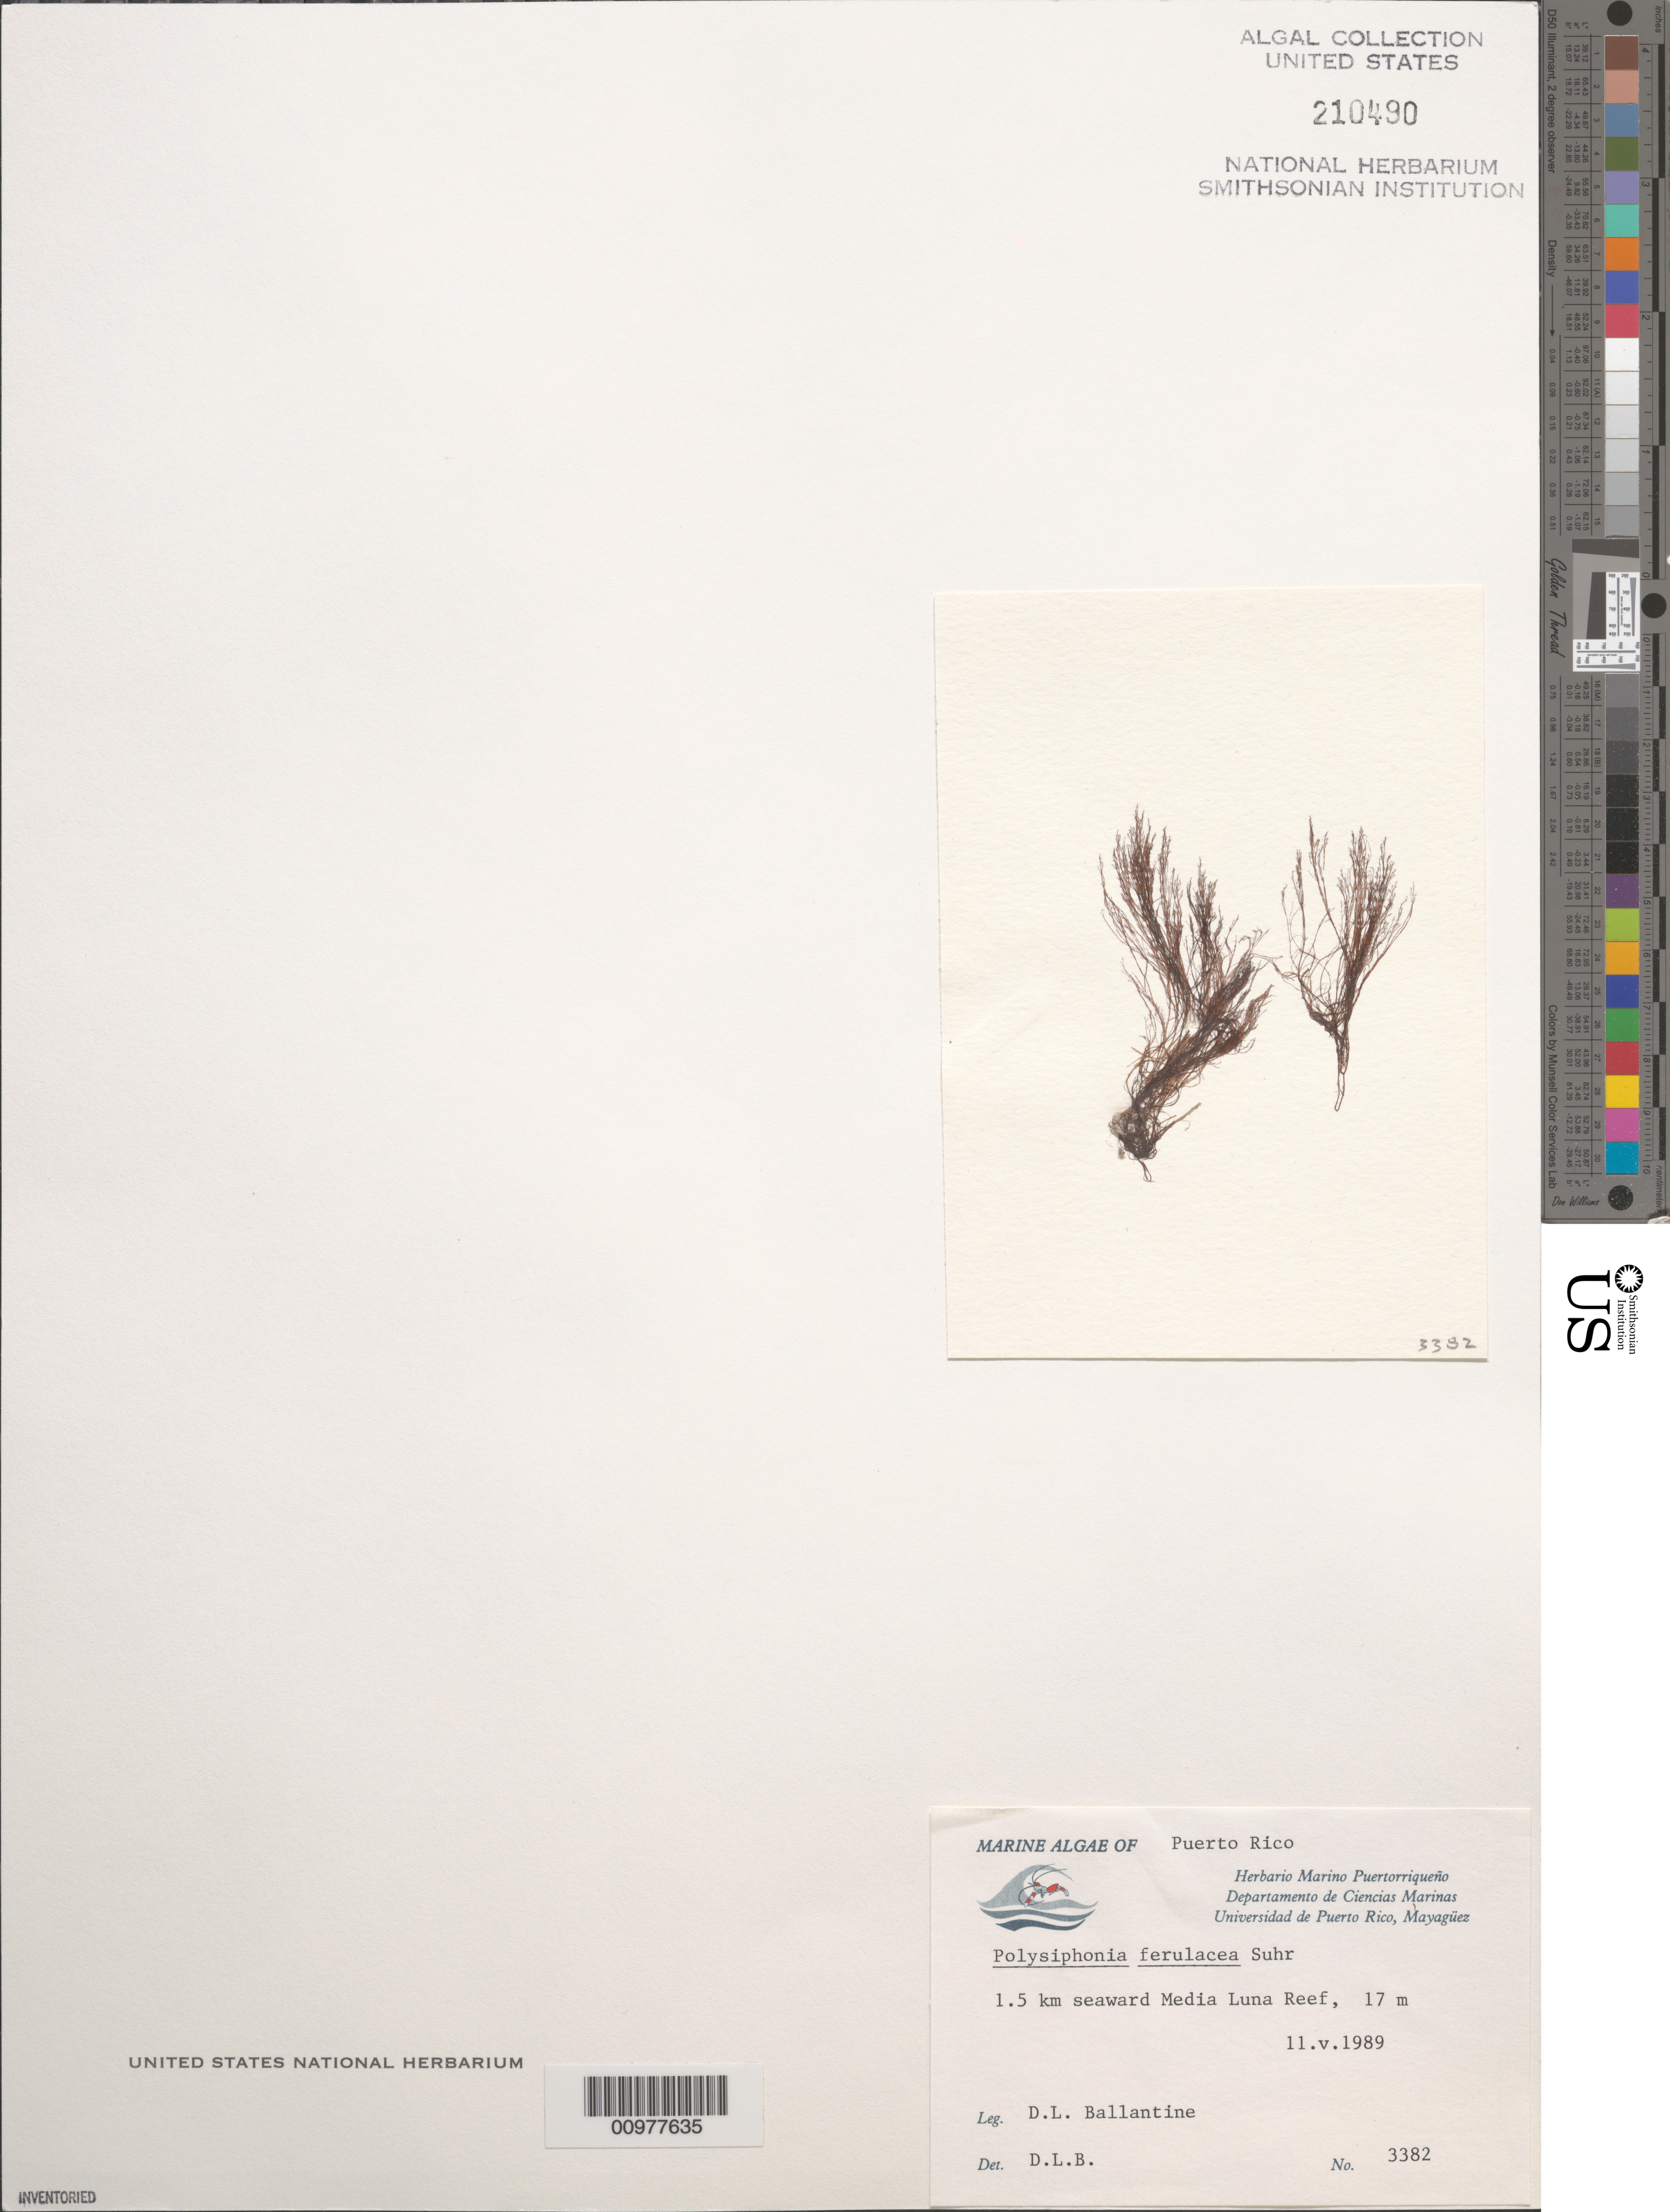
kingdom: Plantae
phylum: Rhodophyta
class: Florideophyceae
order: Ceramiales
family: Rhodomelaceae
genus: Melanothamnus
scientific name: Melanothamnus ferulaceus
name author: (Suhr ex J. Agardh) Diaz-Tapia & Maggs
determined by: Algae name updating Project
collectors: D.L. Ballantine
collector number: DLB 3382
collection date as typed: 11 May 1989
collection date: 1989-05-11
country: Puerto Rico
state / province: Lajas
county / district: La Parguera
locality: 1.5 km seaward Media Luna Reef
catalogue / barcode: US 210490